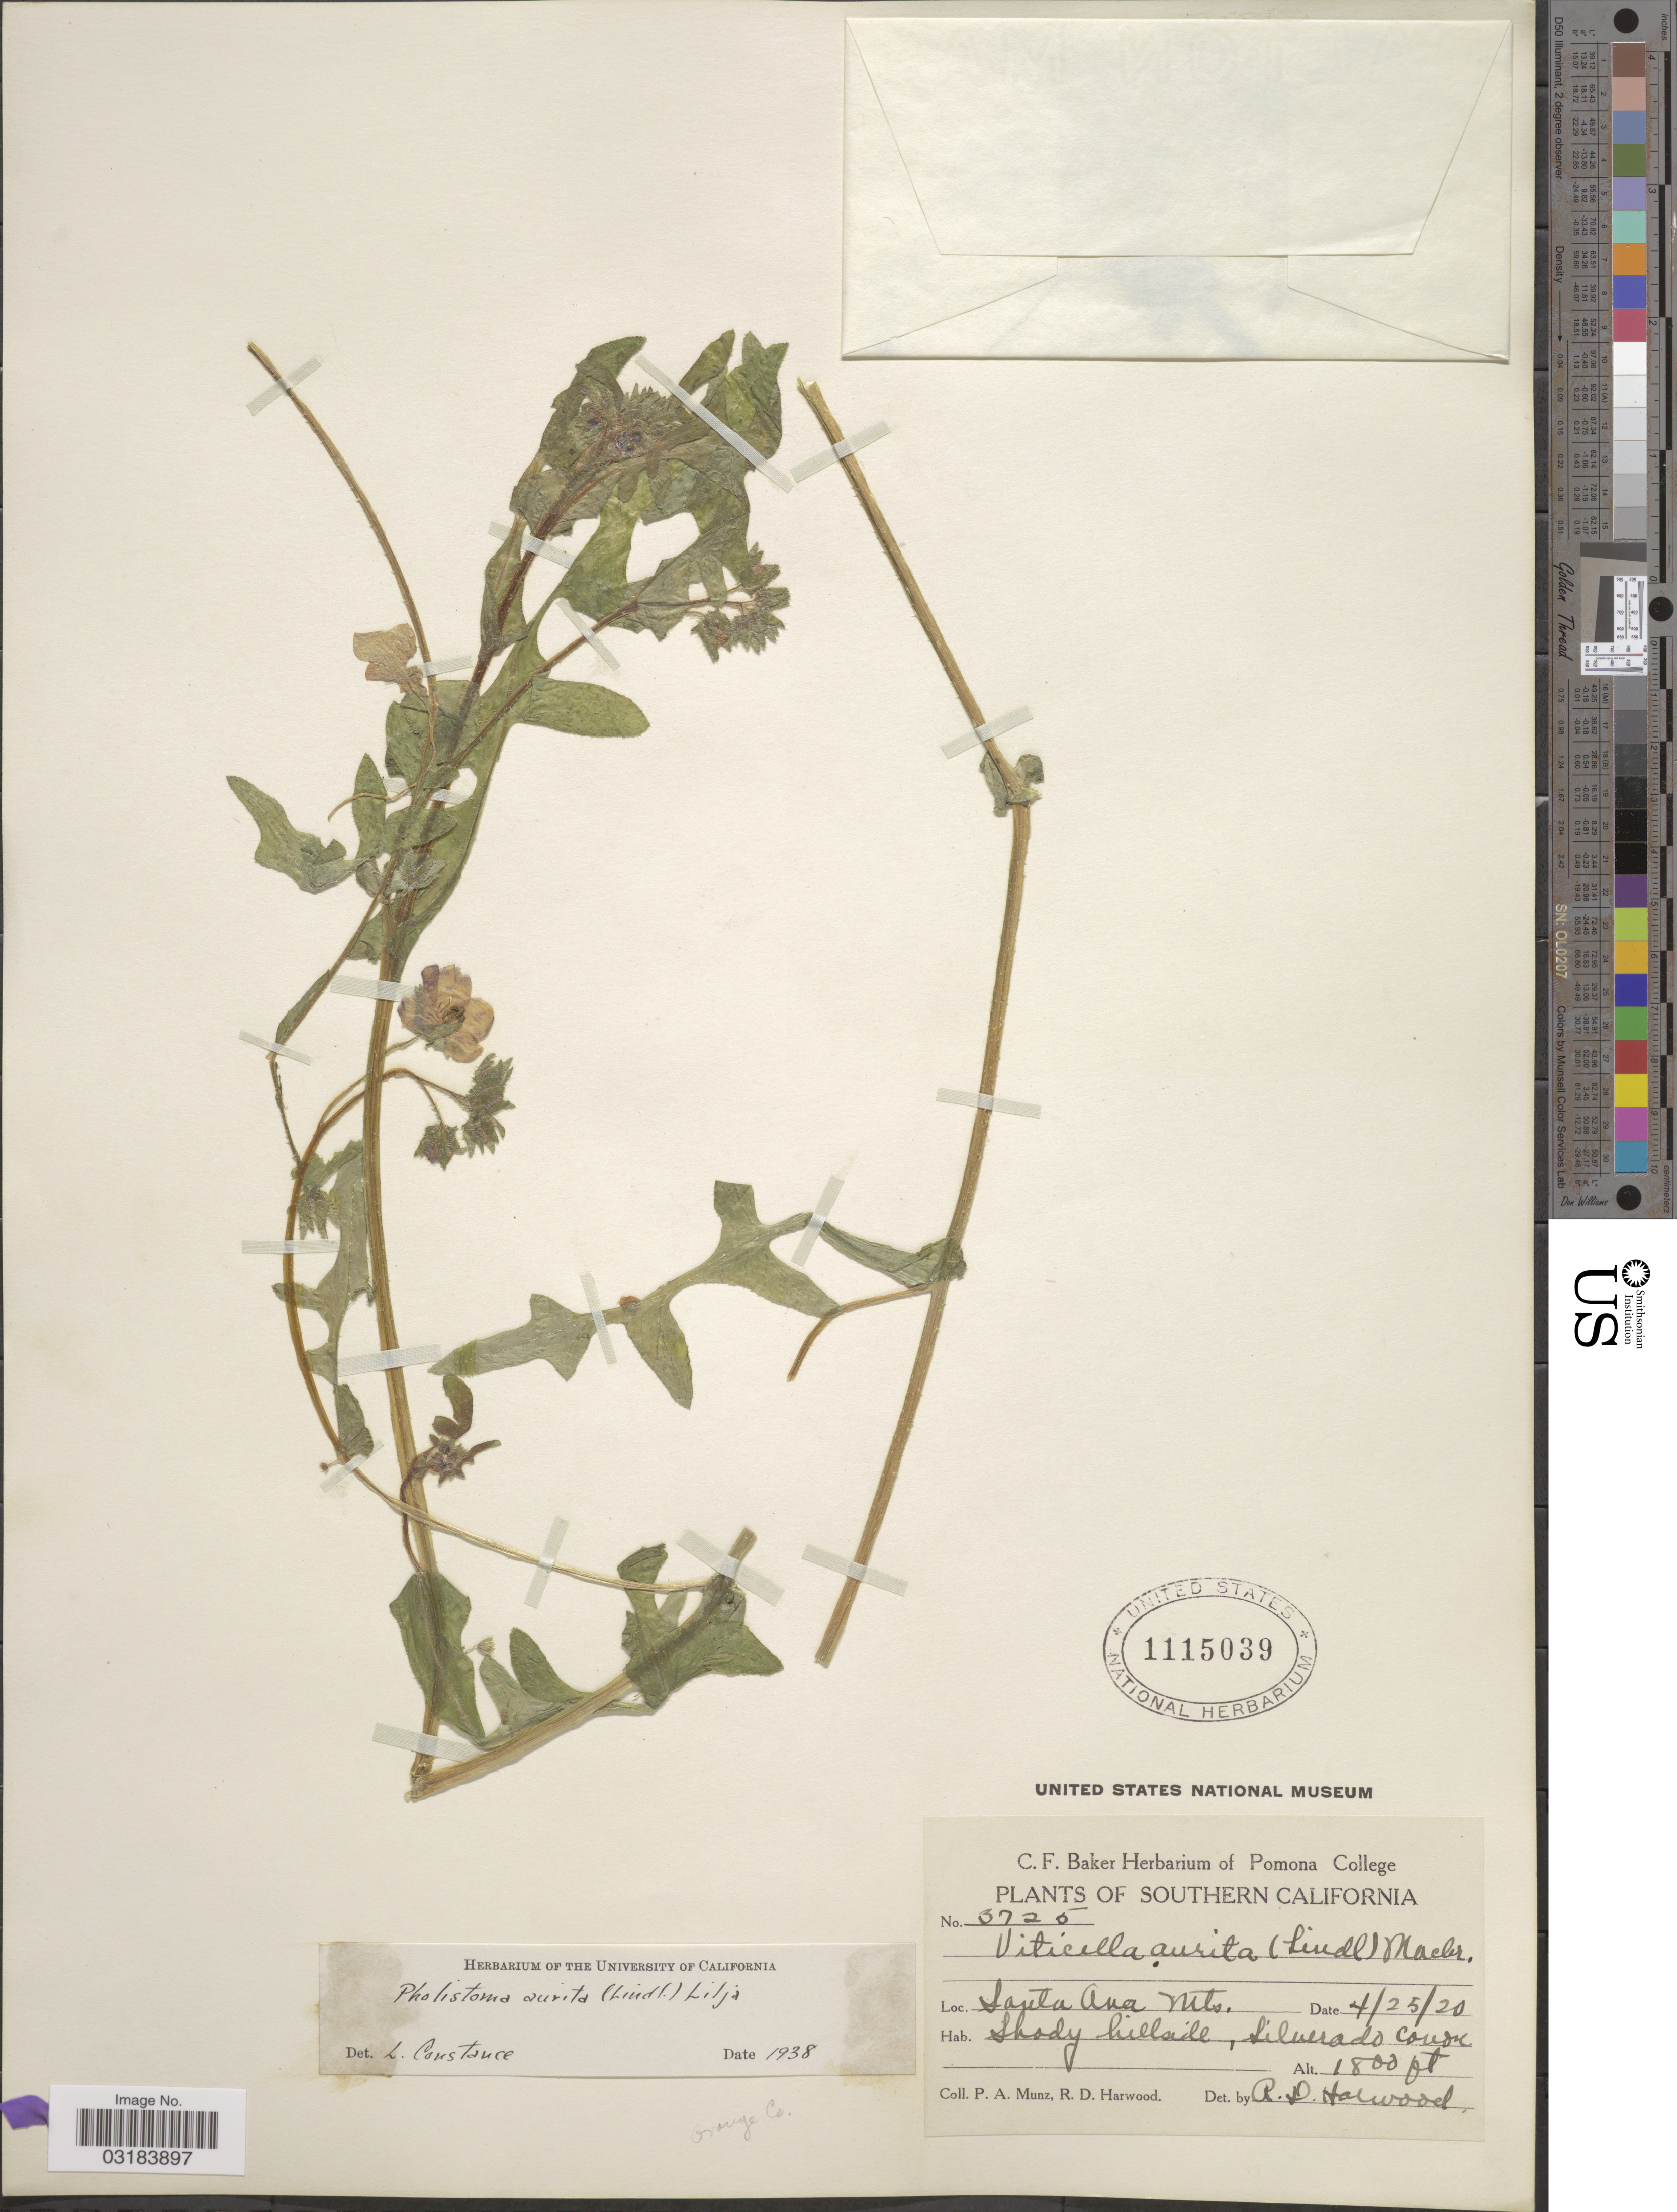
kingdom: Plantae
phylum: Tracheophyta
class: Magnoliopsida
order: Boraginales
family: Hydrophyllaceae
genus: Pholistoma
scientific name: Pholistoma auritum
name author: (Lindl.) Lilja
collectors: P. A. Munz & R. Harwood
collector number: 3725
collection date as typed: Transcribed d/m/y: 25/4/20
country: United States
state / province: California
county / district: Los Angeles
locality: Southern California, Santa Ana Mts., Shady hillside, Silverado Canon.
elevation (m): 549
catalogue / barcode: US 1115039